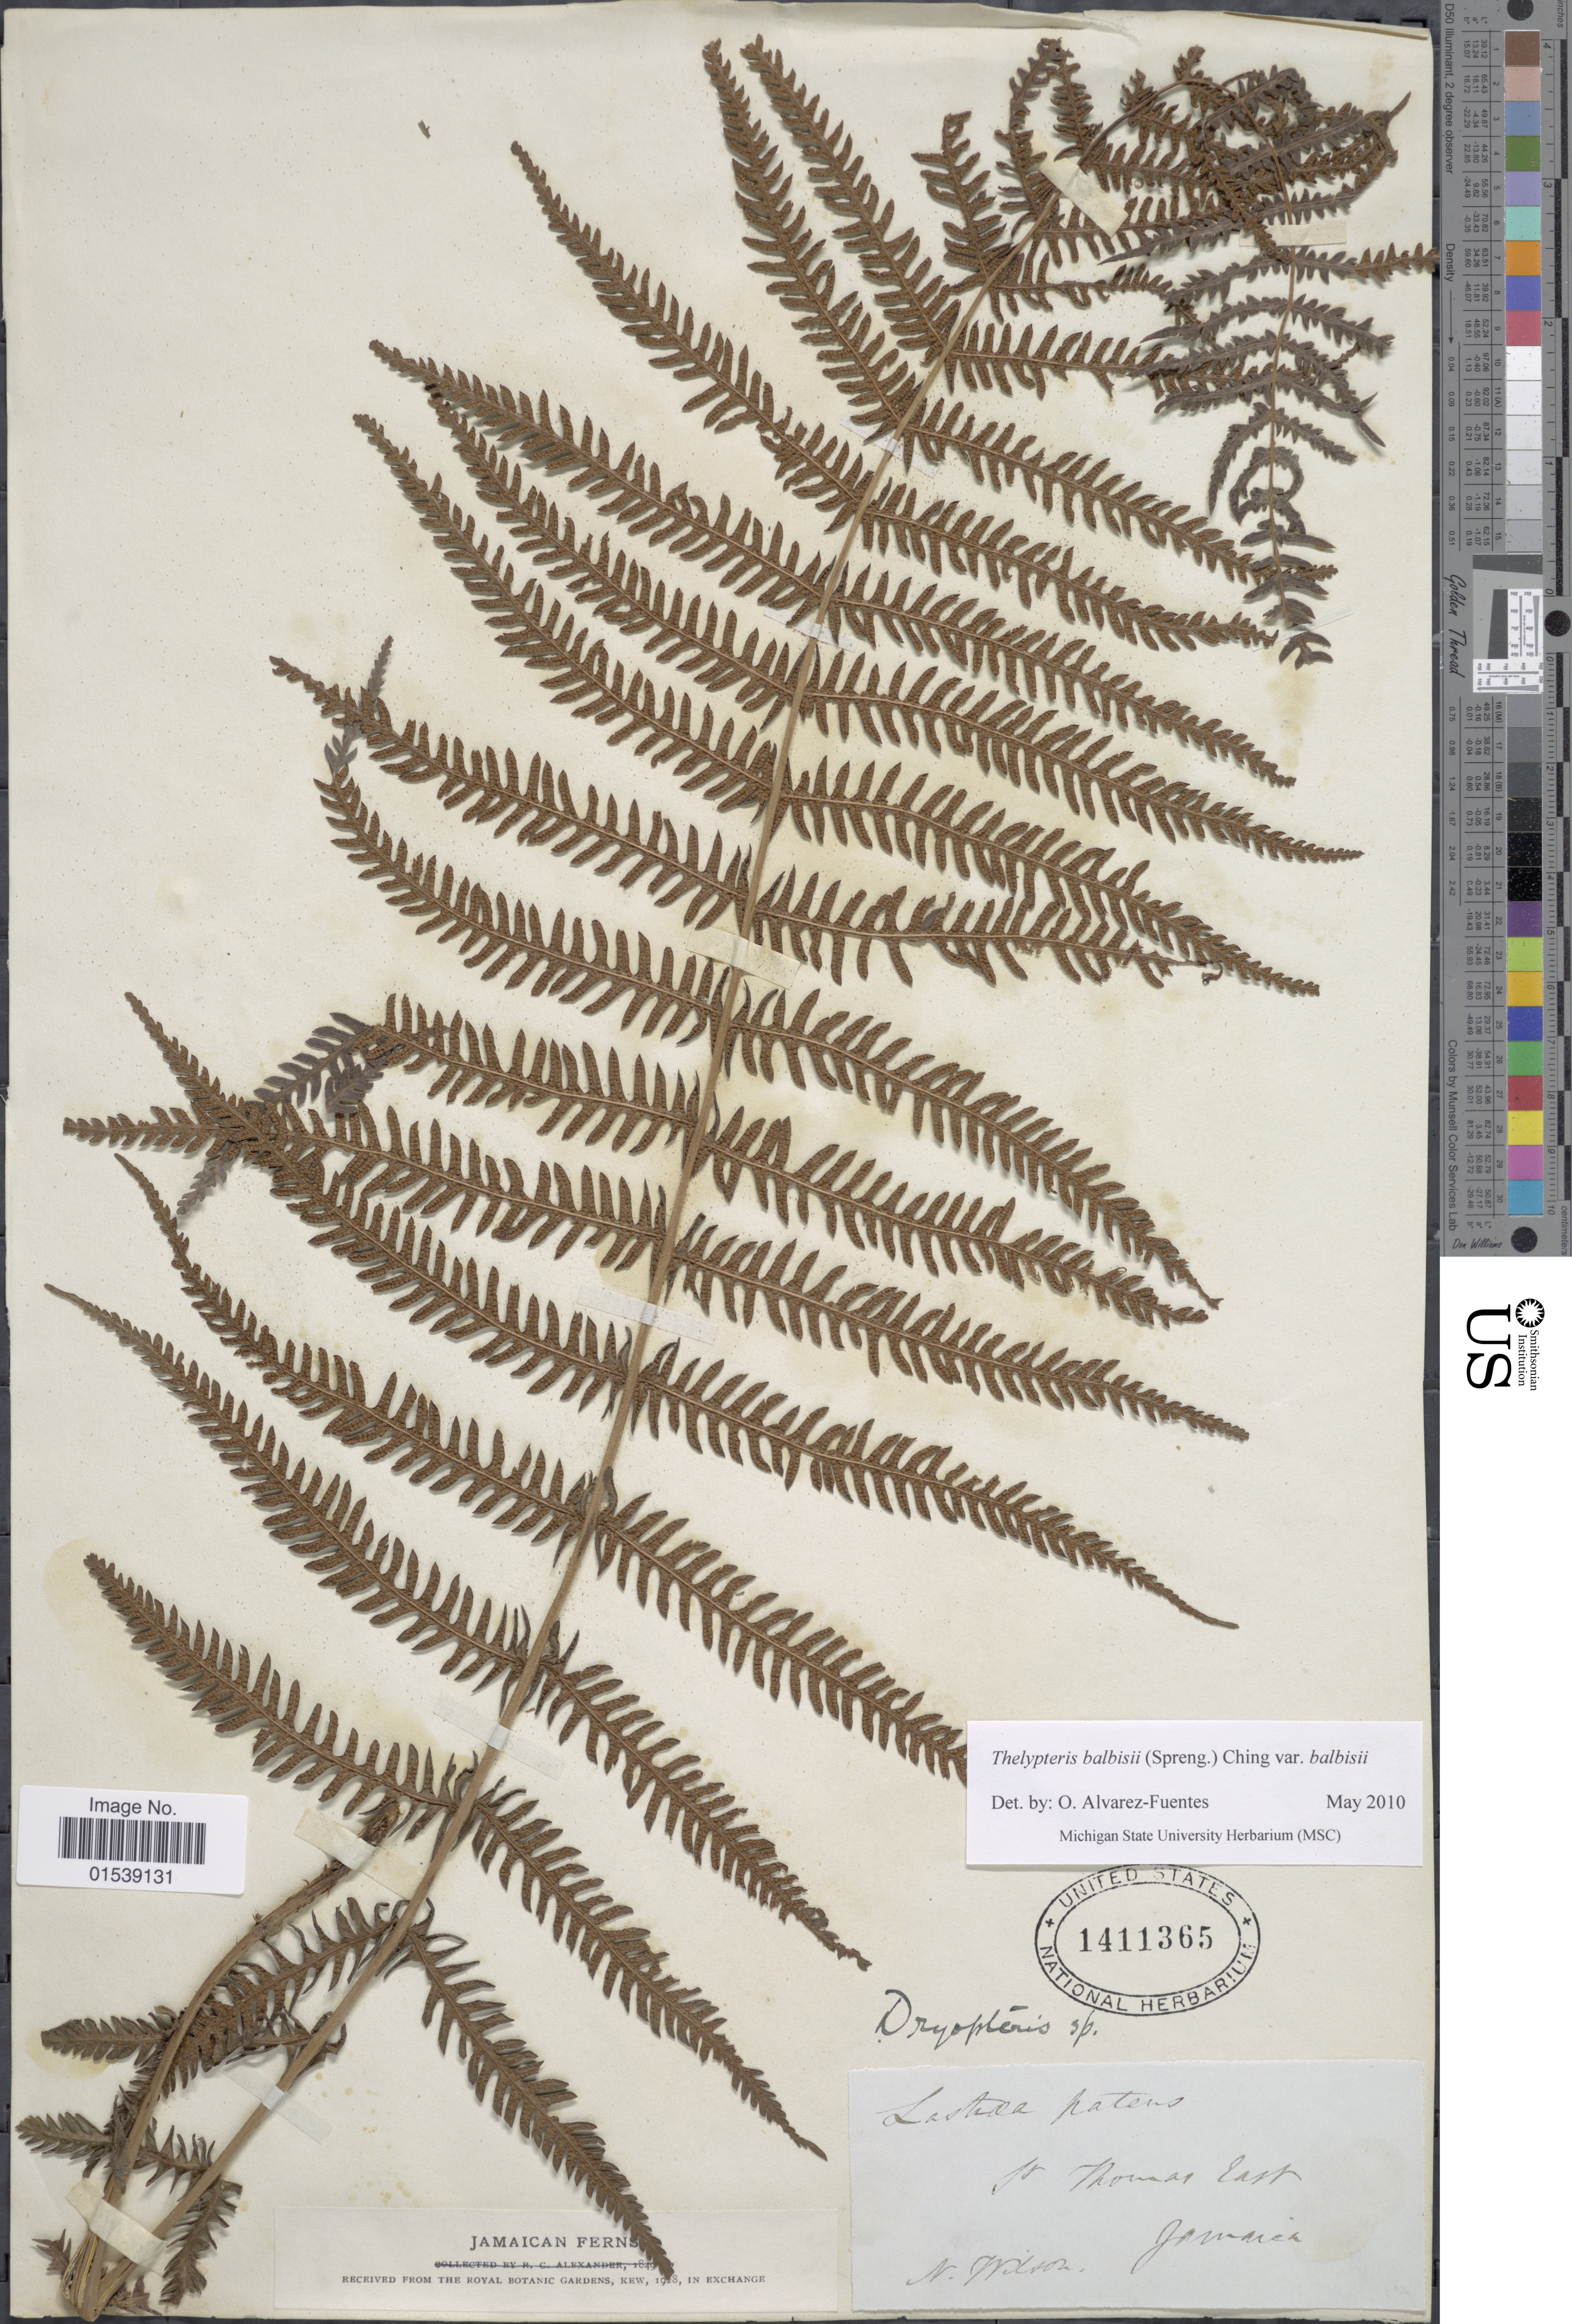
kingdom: Plantae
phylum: Tracheophyta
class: Polypodiopsida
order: Polypodiales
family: Thelypteridaceae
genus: Amauropelta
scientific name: Amauropelta balbisii (Spreng.) comb. nov., ined. 2015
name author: (Spreng.)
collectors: N. Wilson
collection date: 1928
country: Jamaica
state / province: Saint Thomas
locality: St. Thomas East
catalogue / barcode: US 1411365